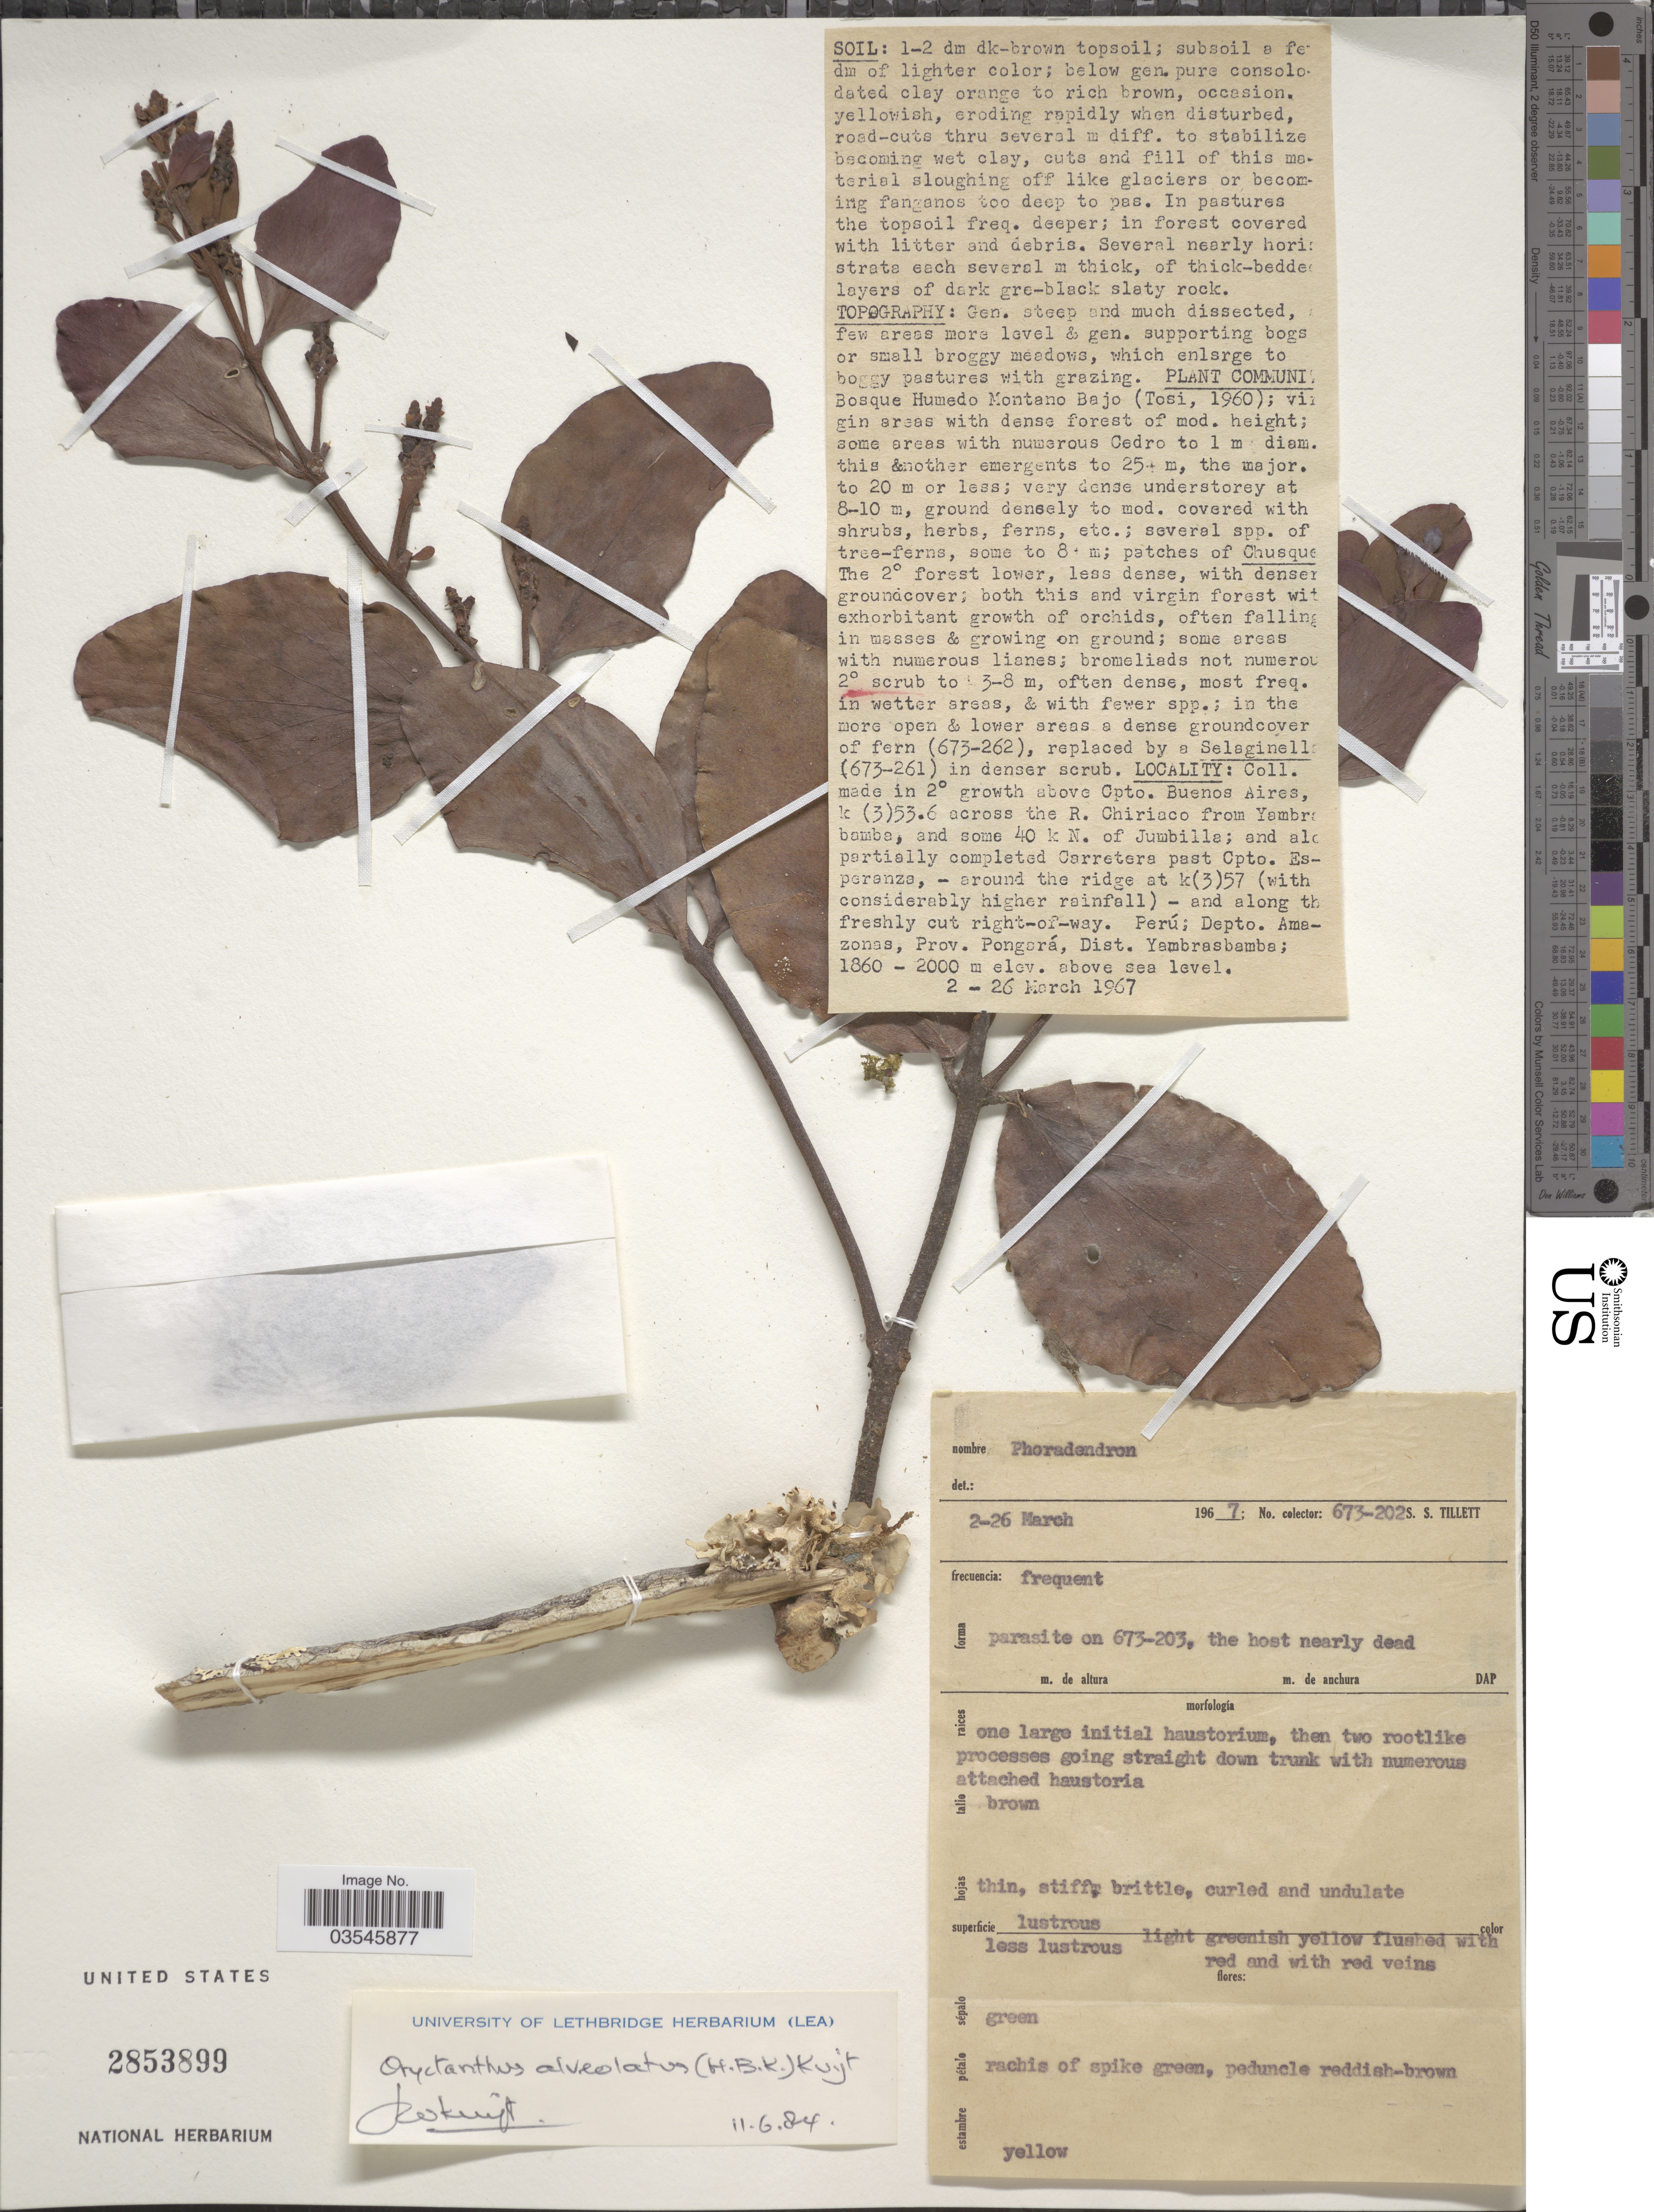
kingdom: Plantae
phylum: Tracheophyta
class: Magnoliopsida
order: Santalales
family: Loranthaceae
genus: Oryctanthus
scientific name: Oryctanthus alveolatus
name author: (Kunth) Kuijt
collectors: S. S. Tillett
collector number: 673-202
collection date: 1967-03-02/1967-03-26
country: Peru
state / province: Amazonas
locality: Above Cpto. Buenos Aires, k (3)53.6 across the R. Chiriaco from Yambrabamba, and some 40 k N. of Jumbilla. Carretera past Cpto. Esperanza - around the ridge at k(3)57. Depto. Amazonas, Prov. Pongará, Dist. Yambrasbamba.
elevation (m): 1860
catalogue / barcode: US 2853899